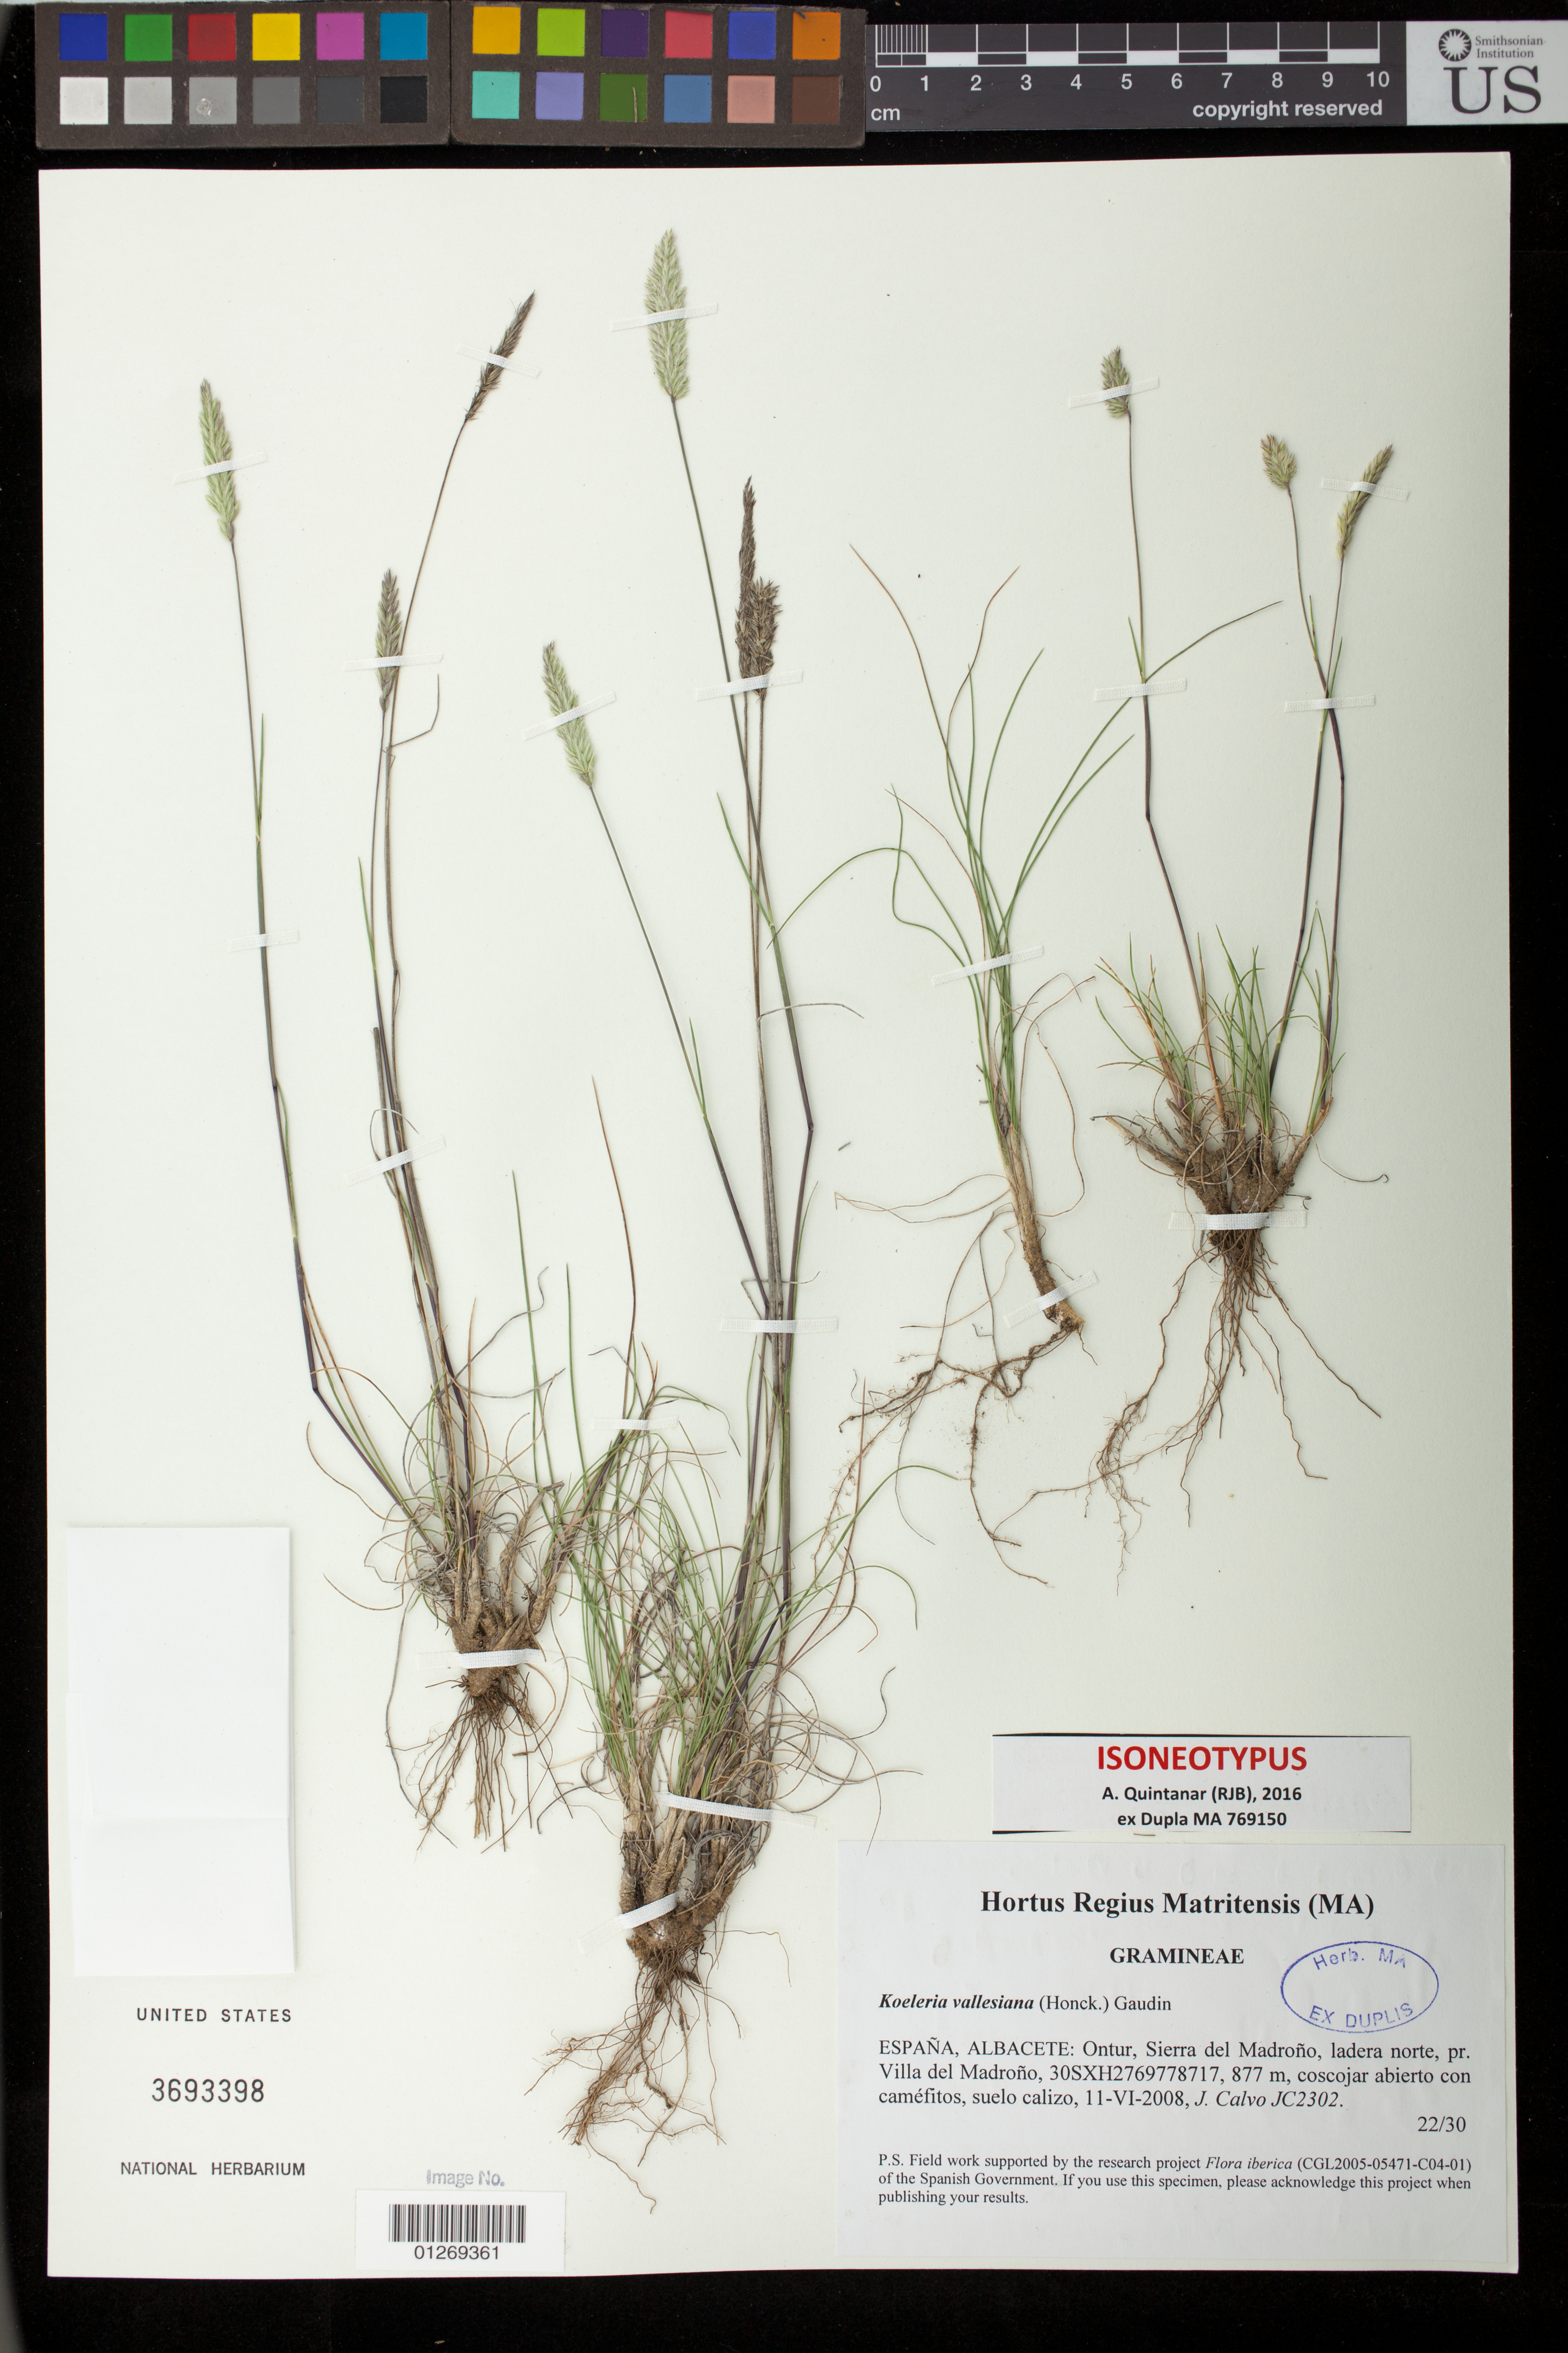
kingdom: Plantae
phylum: Tracheophyta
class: Liliopsida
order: Poales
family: Poaceae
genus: Poa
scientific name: Poa vallesiana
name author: Honck.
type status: Isoneotype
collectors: J. Calvo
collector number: JC2302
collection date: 2008-06-11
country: Spain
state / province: Castilla-La Mancha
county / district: Albacete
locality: España, Albacete: Ontur, Sierra del Madroño, ladera norte, pr. Villa del Madroño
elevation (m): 877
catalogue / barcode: US 3693398